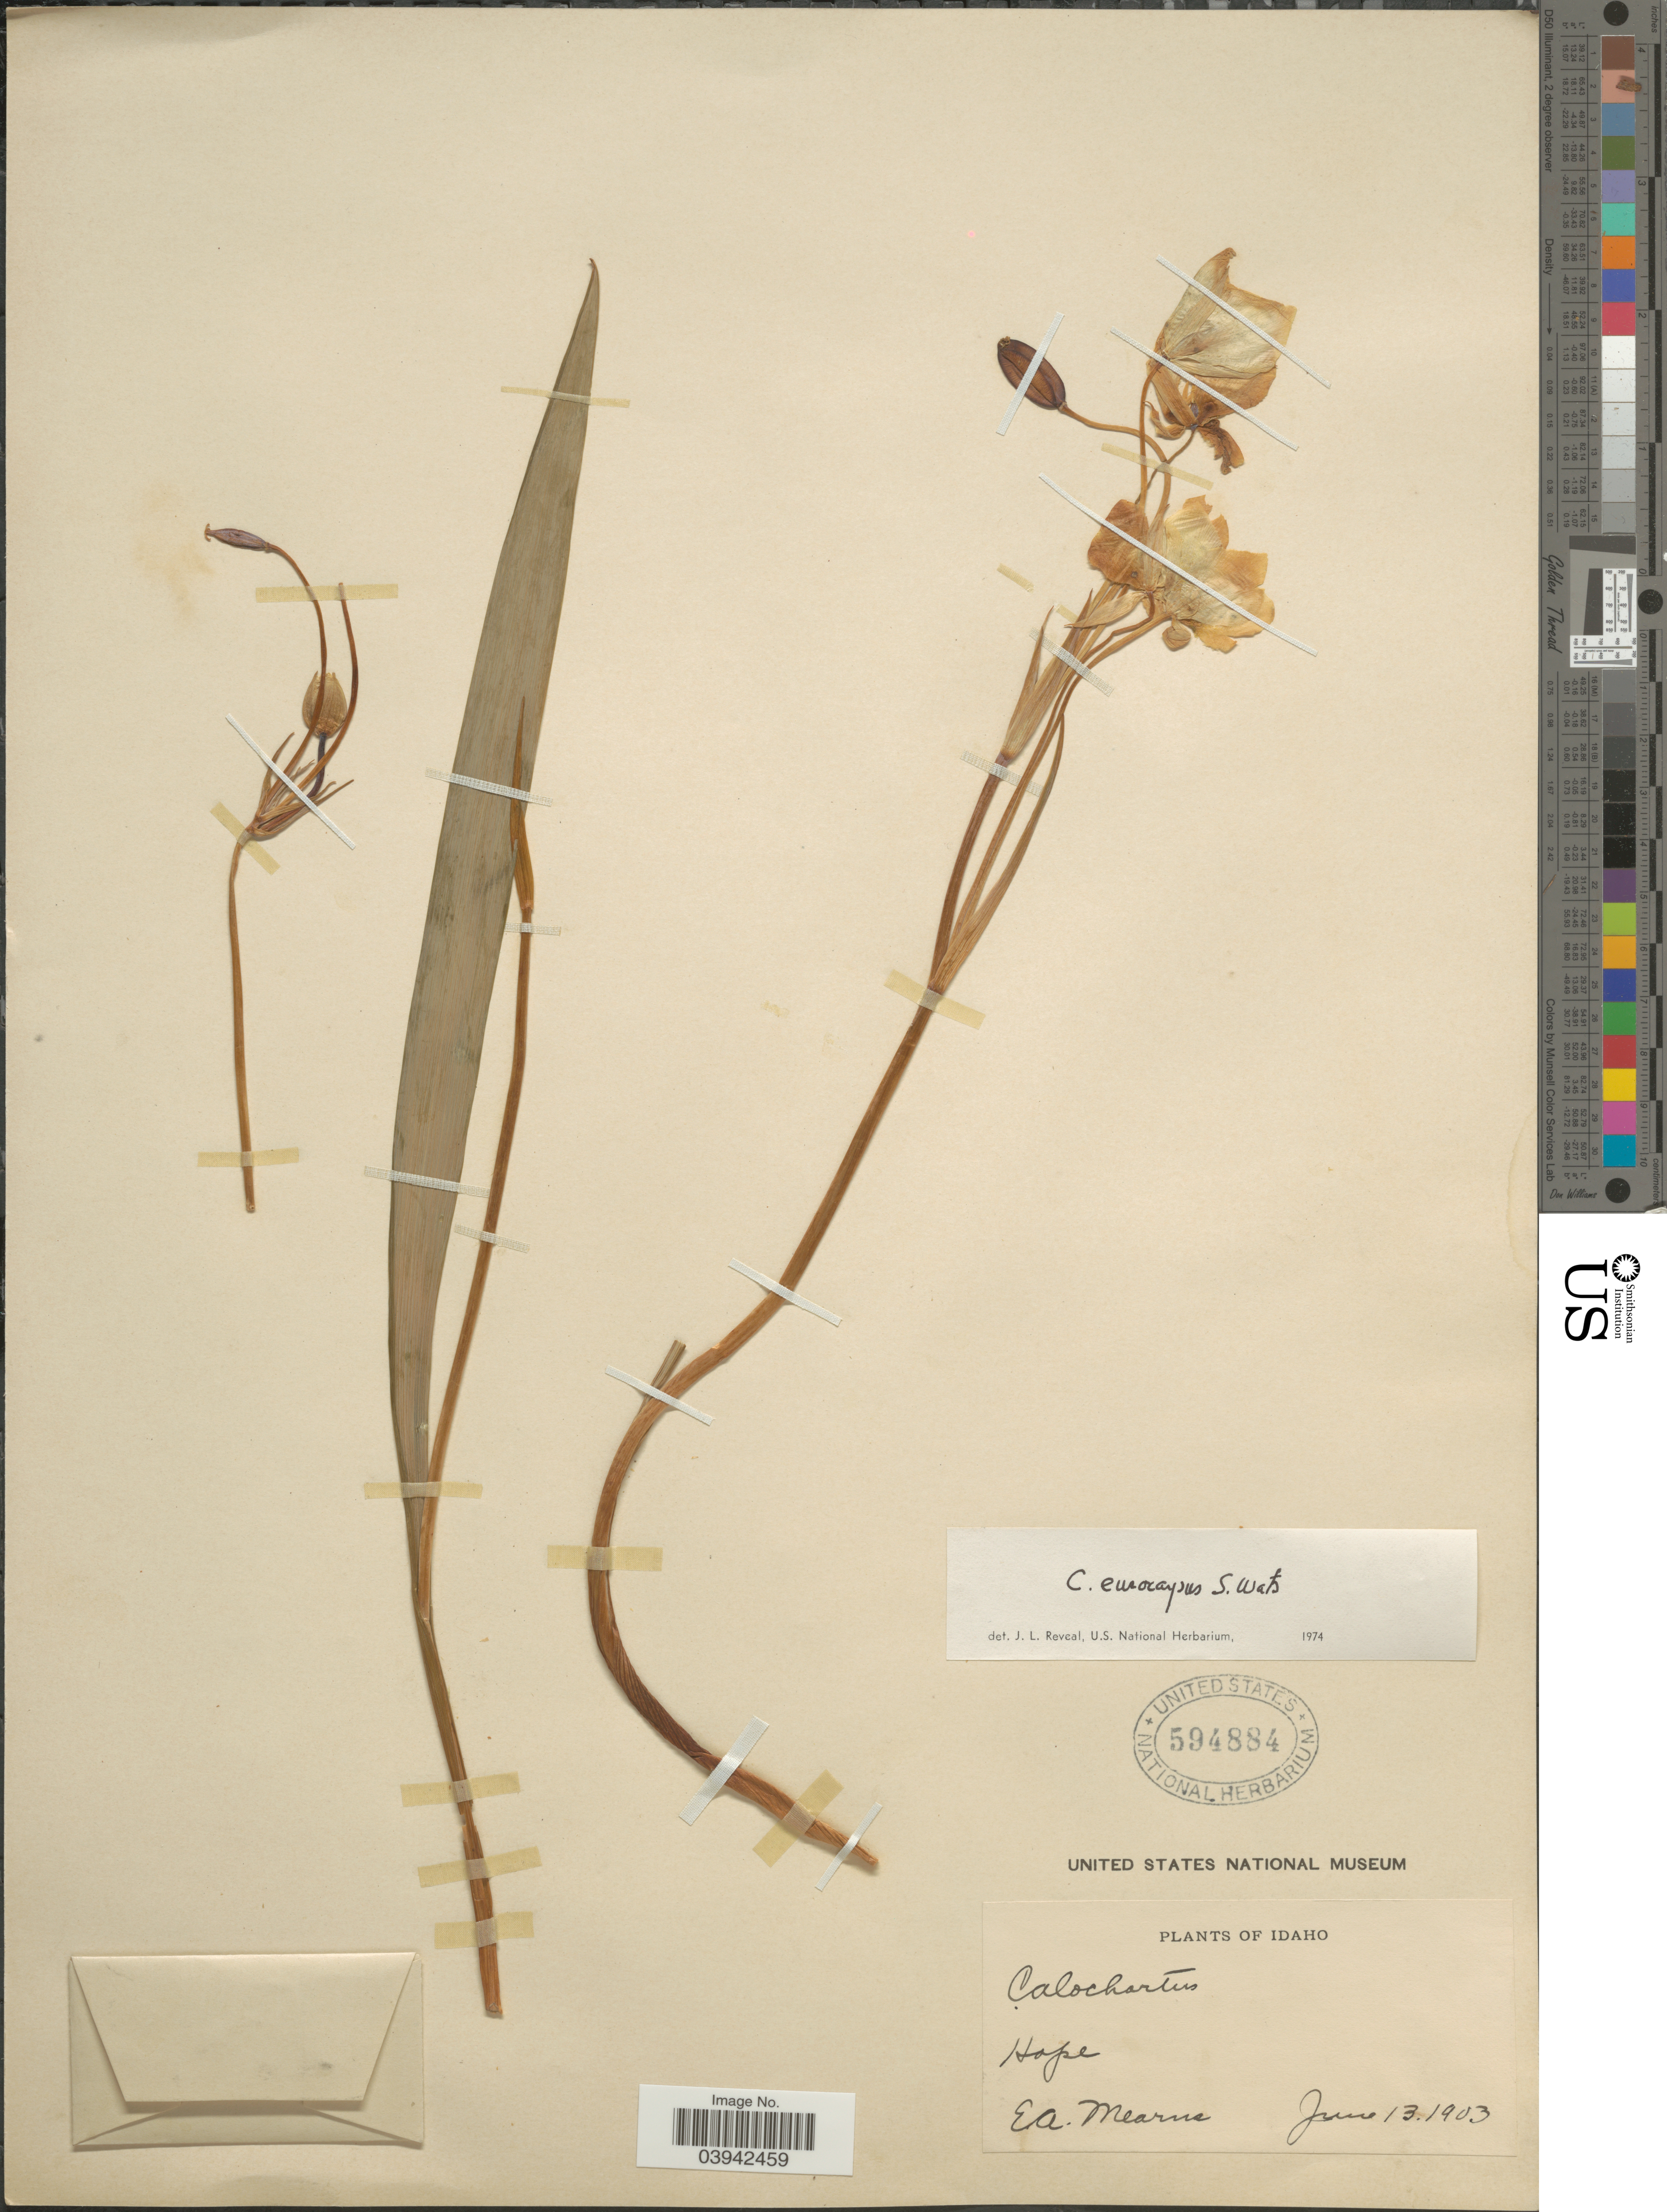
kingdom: Plantae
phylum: Tracheophyta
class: Liliopsida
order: Liliales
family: Liliaceae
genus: Calochortus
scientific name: Calochortus eurycarpus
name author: S. Watson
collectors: E. A. Mearns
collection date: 1903-06-13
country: United States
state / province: Idaho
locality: Hope.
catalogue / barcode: US 594884